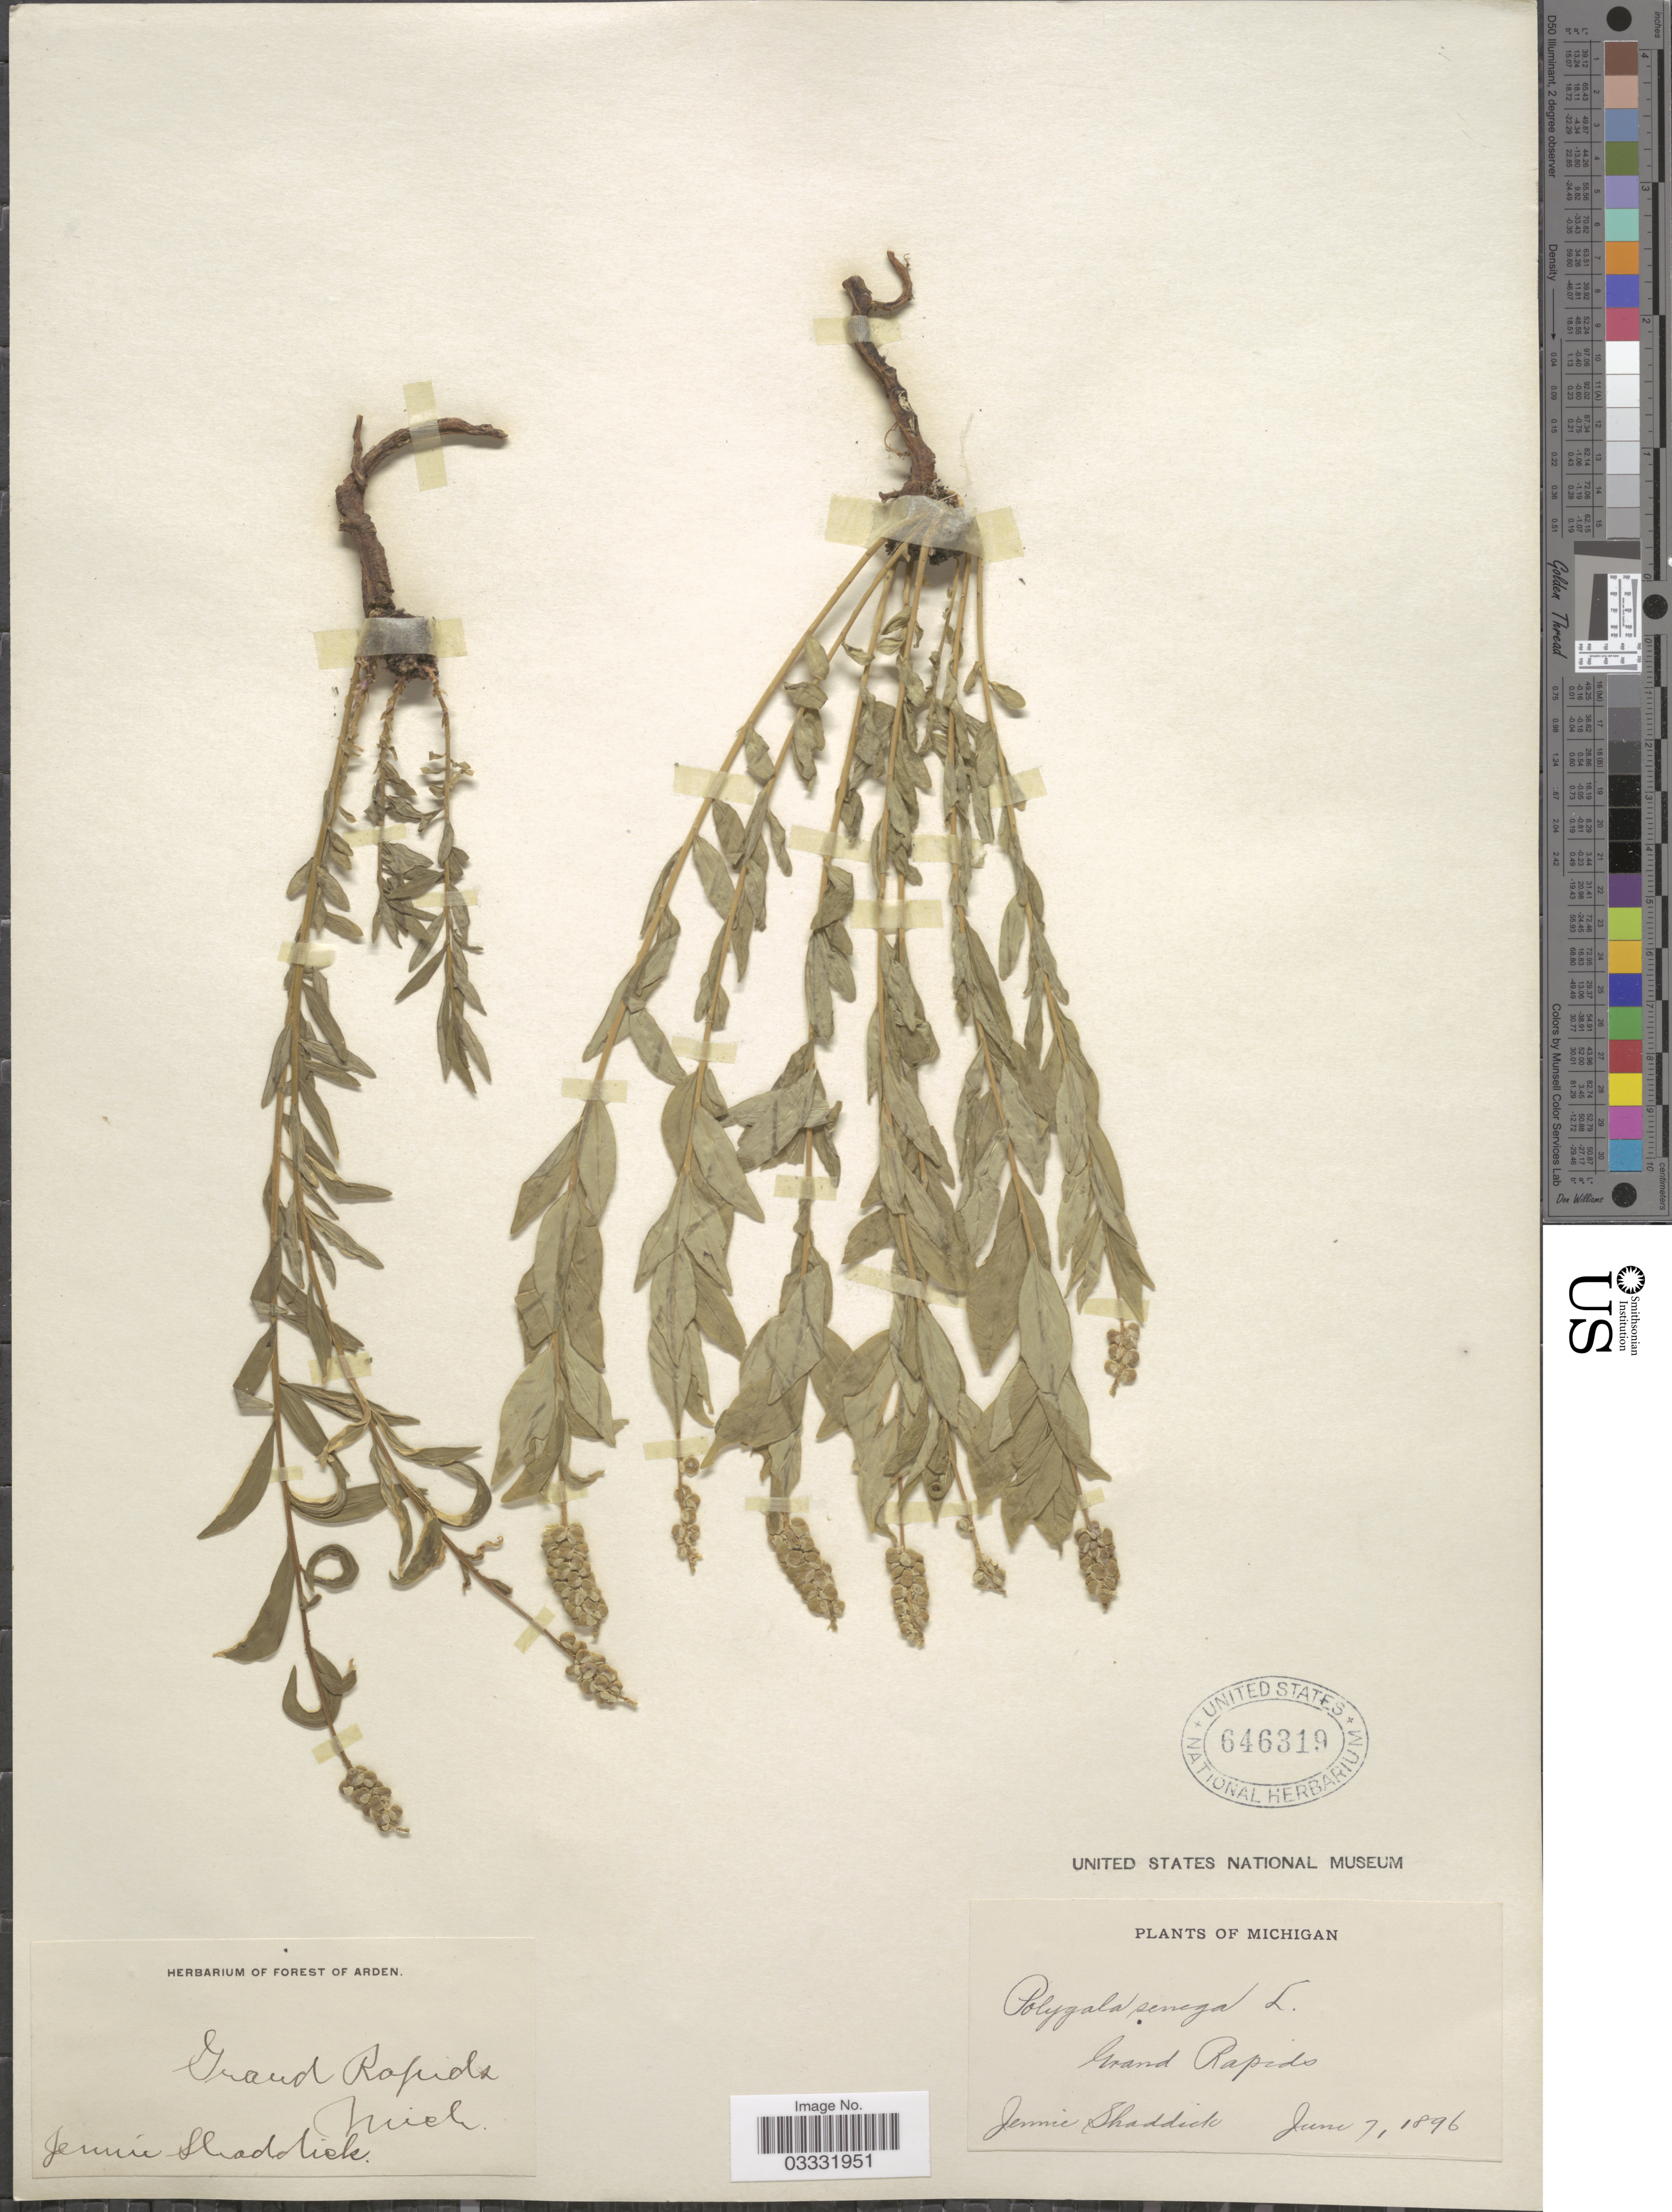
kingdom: Plantae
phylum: Tracheophyta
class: Magnoliopsida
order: Fabales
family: Polygalaceae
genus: Polygala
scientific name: Polygala senega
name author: L.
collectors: J. Shaddick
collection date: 1896-06-07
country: United States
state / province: Michigan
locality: Grand Rapids.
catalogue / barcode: US 646319